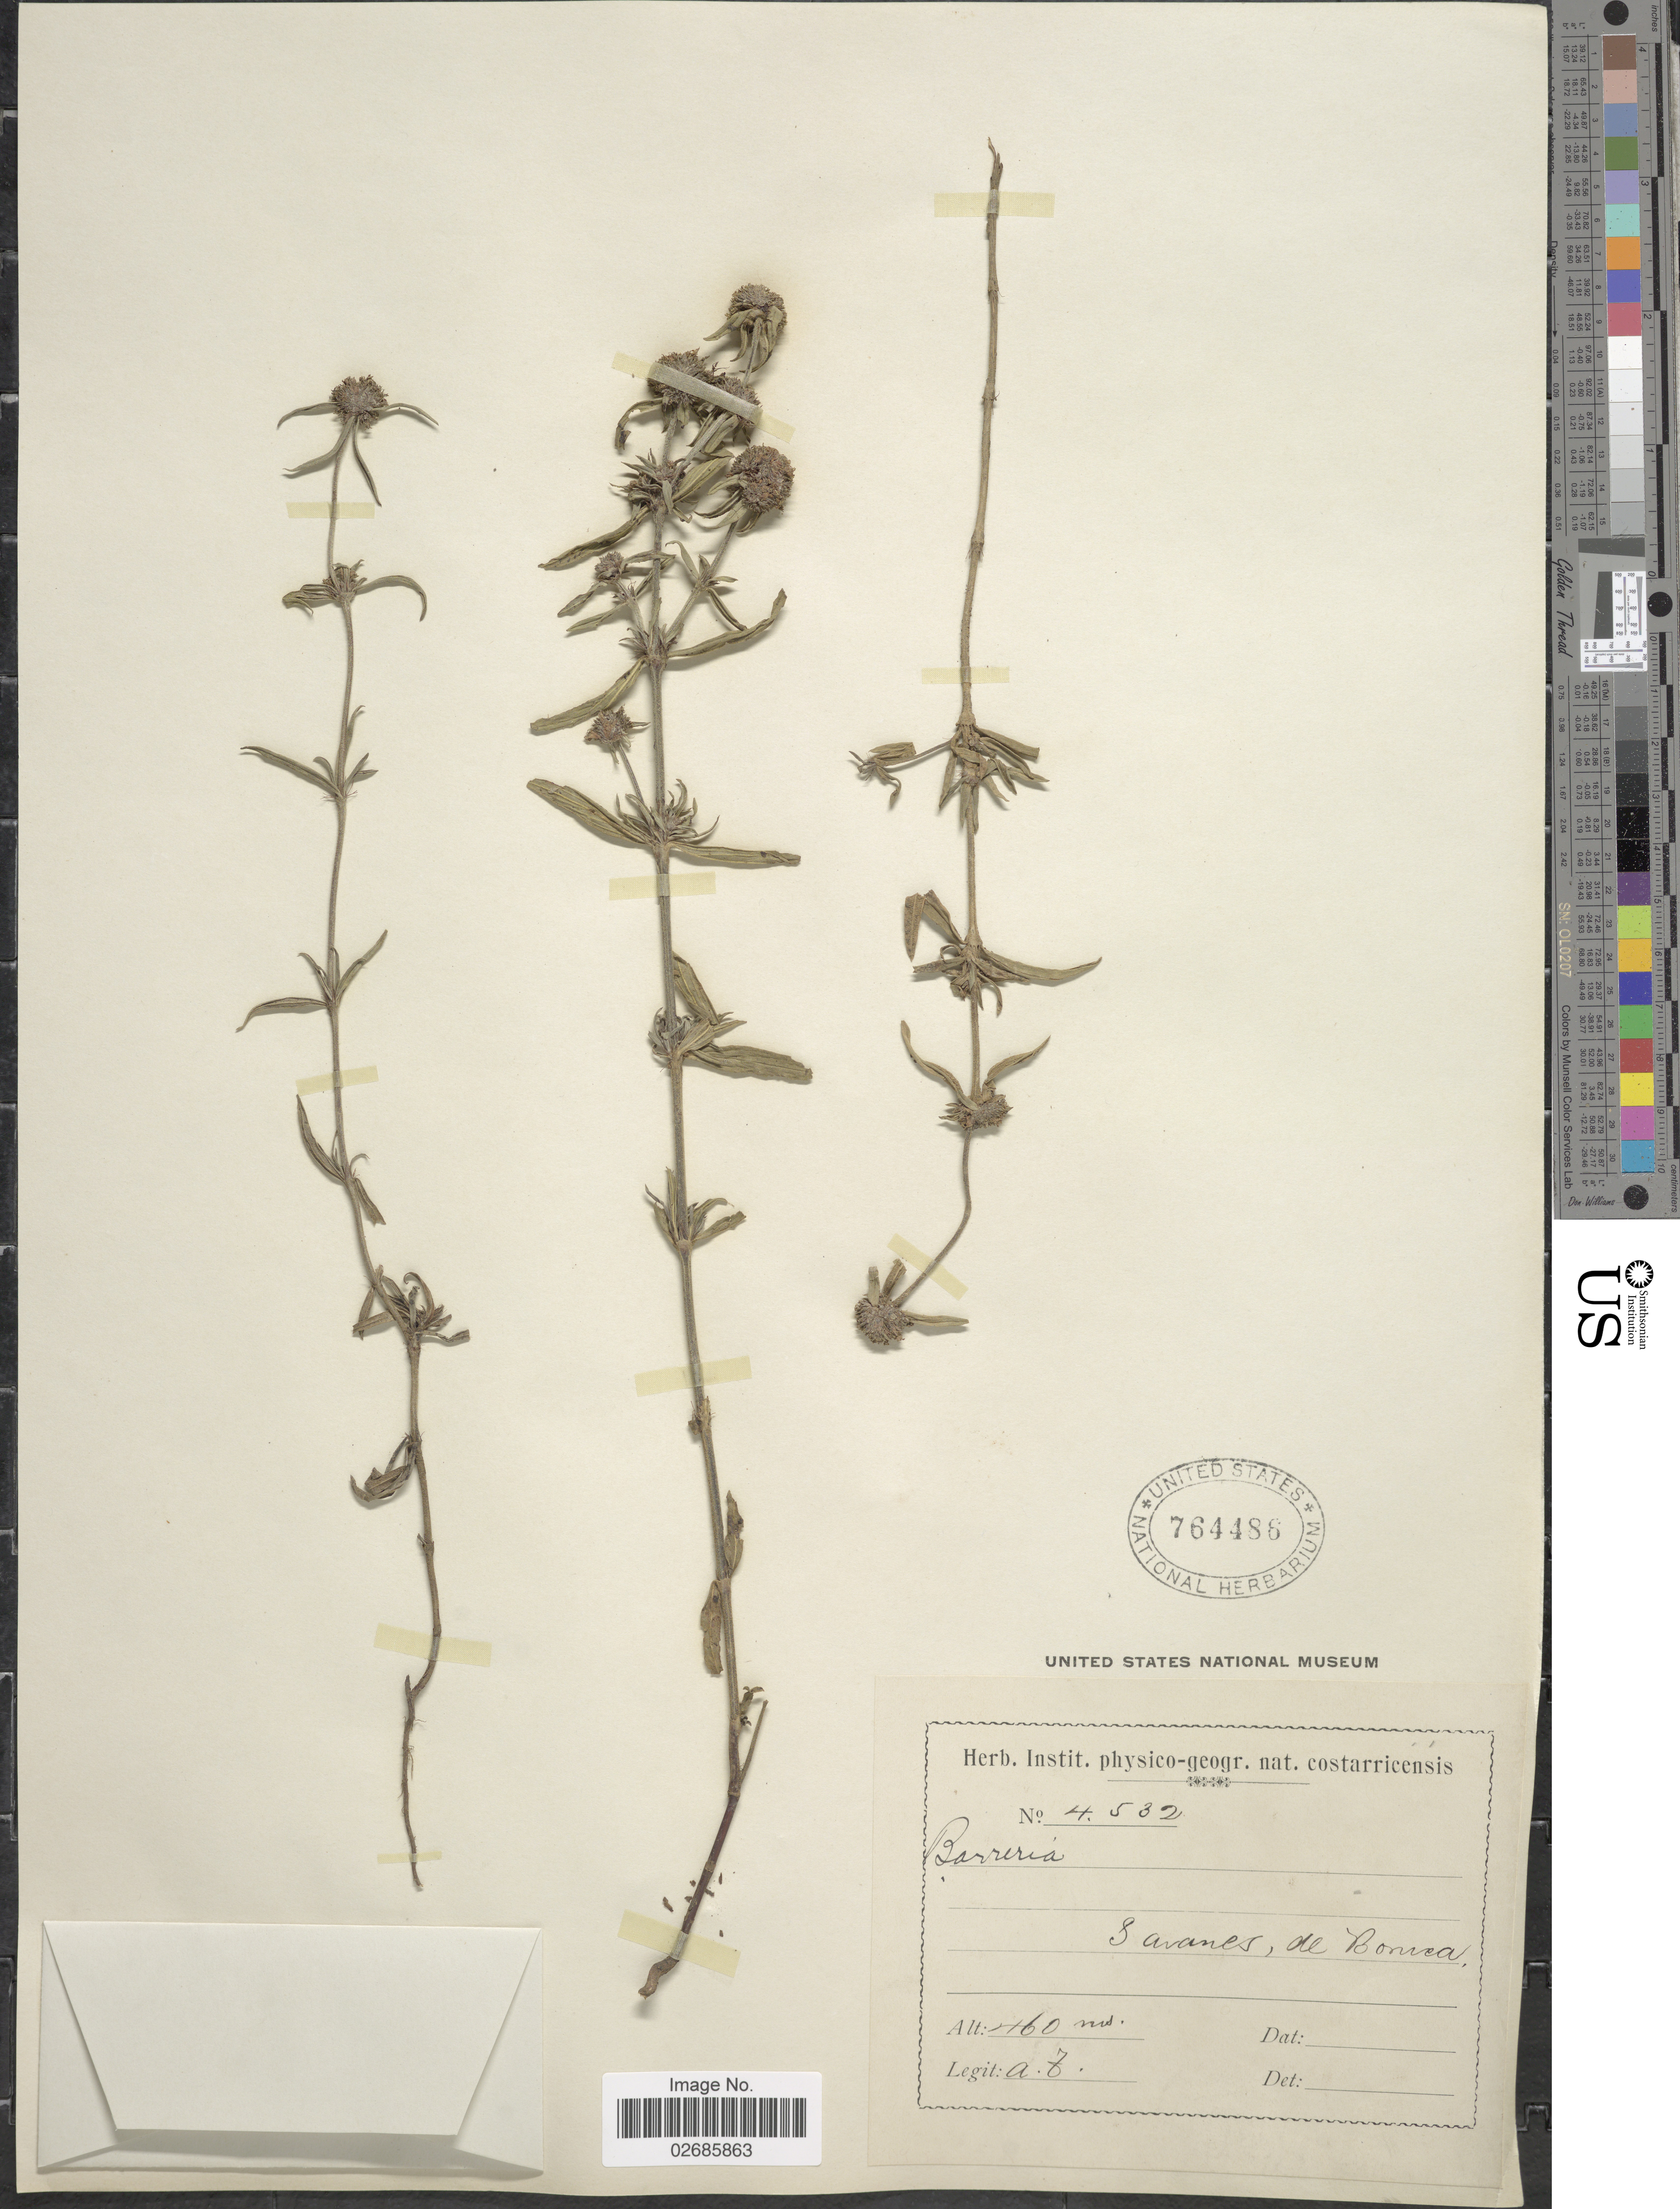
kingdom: Plantae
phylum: Tracheophyta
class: Magnoliopsida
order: Gentianales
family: Rubiaceae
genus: Borreria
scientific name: Borreria sp.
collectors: A. T.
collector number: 4532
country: Costa Rica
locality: Savanes, de Boruca.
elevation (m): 160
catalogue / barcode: US 764486